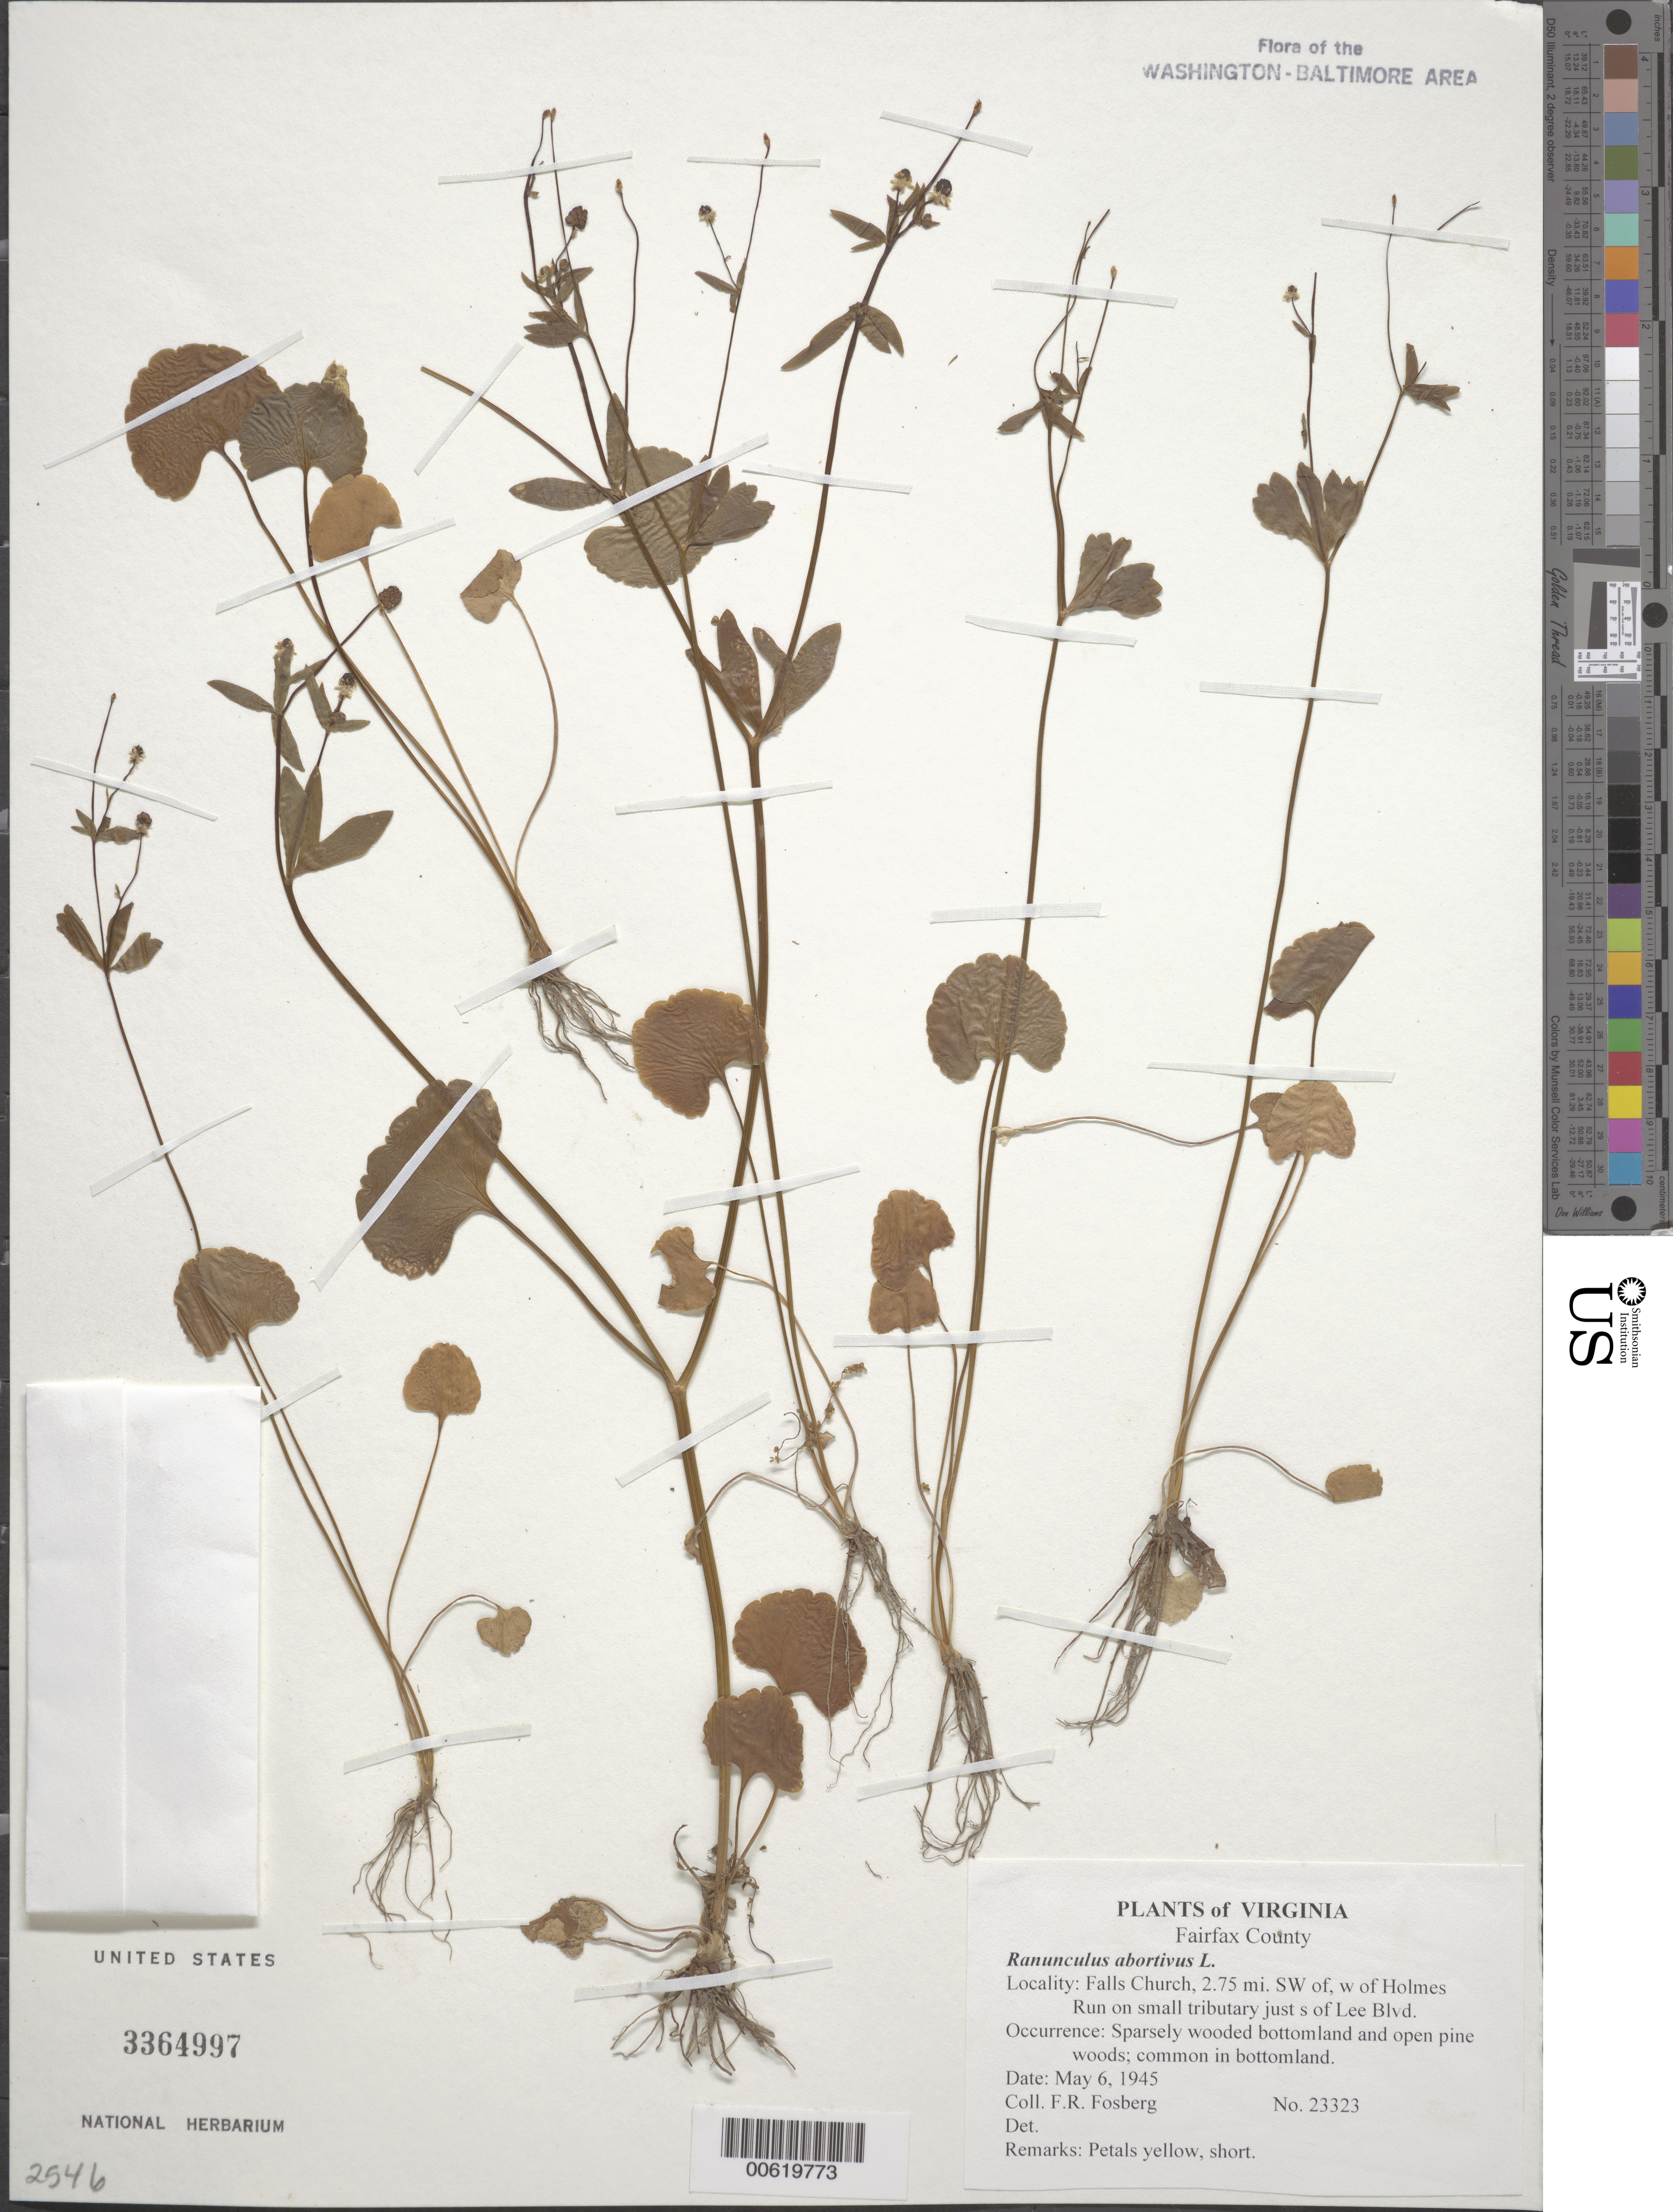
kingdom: Plantae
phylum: Tracheophyta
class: Magnoliopsida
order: Ranunculales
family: Ranunculaceae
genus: Ranunculus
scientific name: Ranunculus abortivus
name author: L.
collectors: F. R. Fosberg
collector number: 23323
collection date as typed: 06 May 1945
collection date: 1945-05-06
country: United States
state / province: Virginia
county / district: Fairfax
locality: Falls Church, 2.75 mi. SW of, W of Holmes Run on small tributary just S of Lee Blvd.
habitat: Sparsely wooded bottomland and open pine woods; common in bottomland.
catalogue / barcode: US 3364997